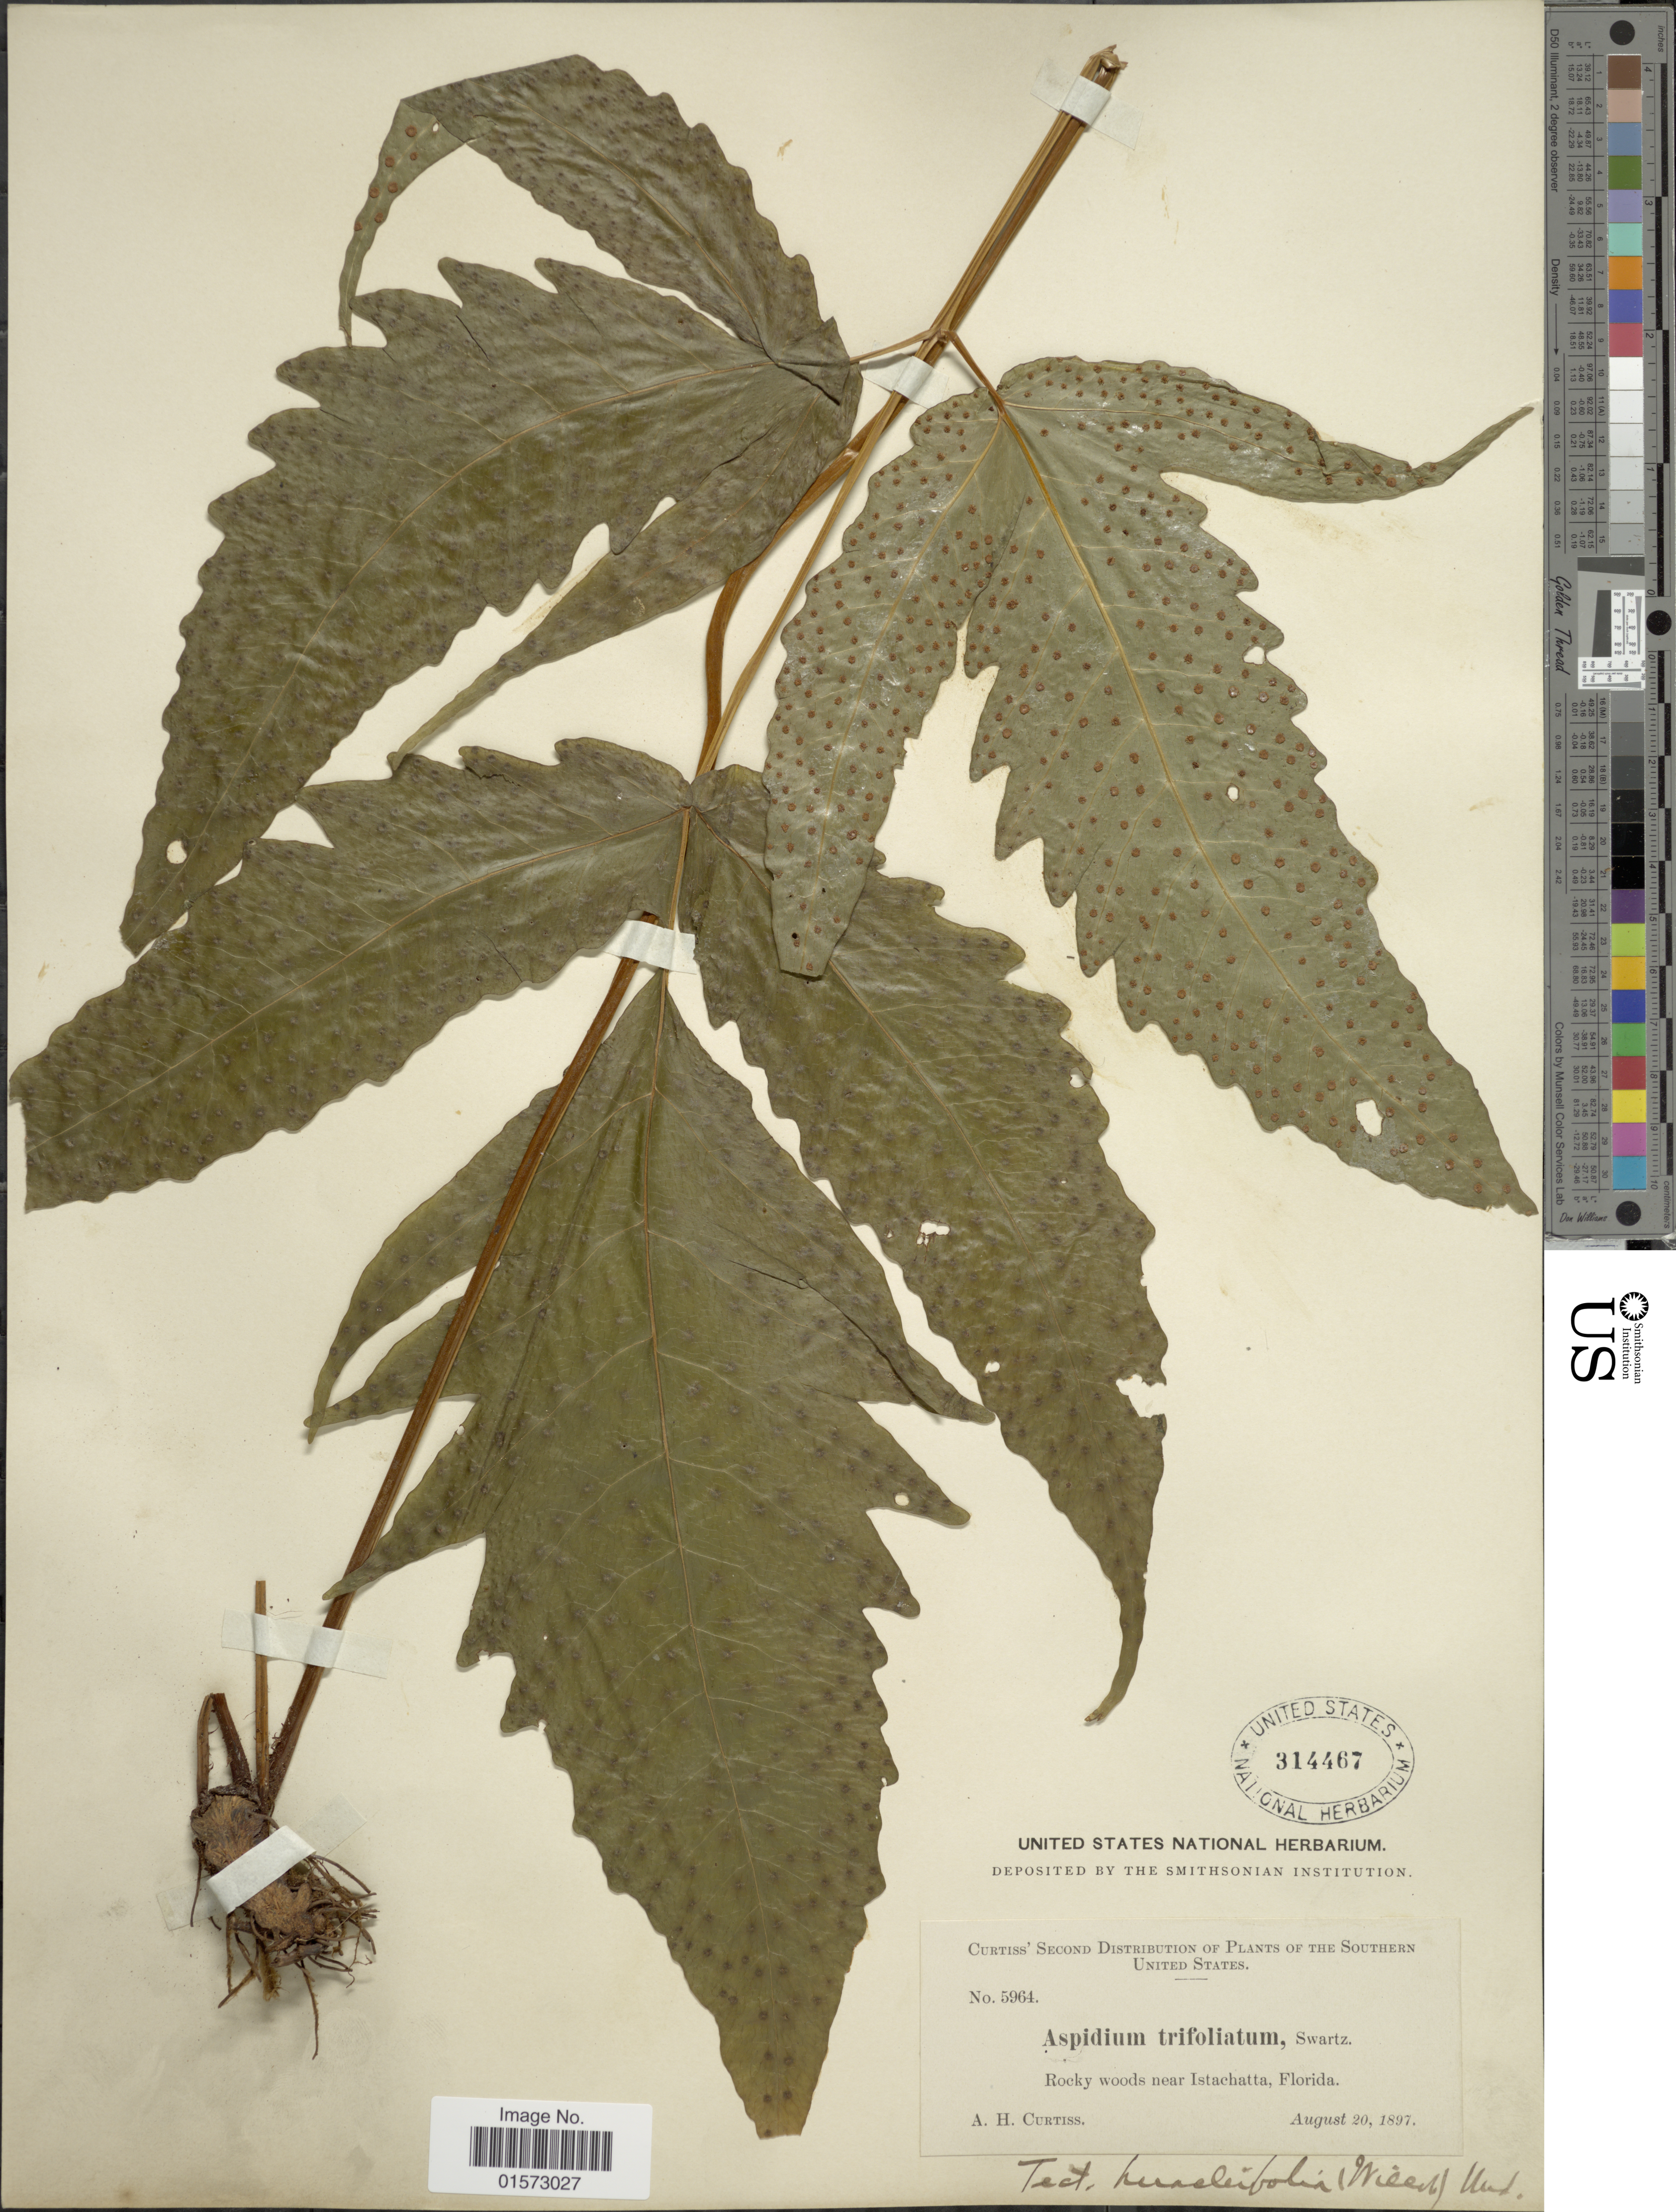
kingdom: Plantae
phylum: Tracheophyta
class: Polypodiopsida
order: Polypodiales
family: Tectariaceae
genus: Tectaria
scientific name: Tectaria heracleifolia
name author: (Willd.) Underw.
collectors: A. H. Curtiss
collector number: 5964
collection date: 1897-08-20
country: United States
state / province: Florida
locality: Rocky woods near Istachatta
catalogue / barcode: US 314467